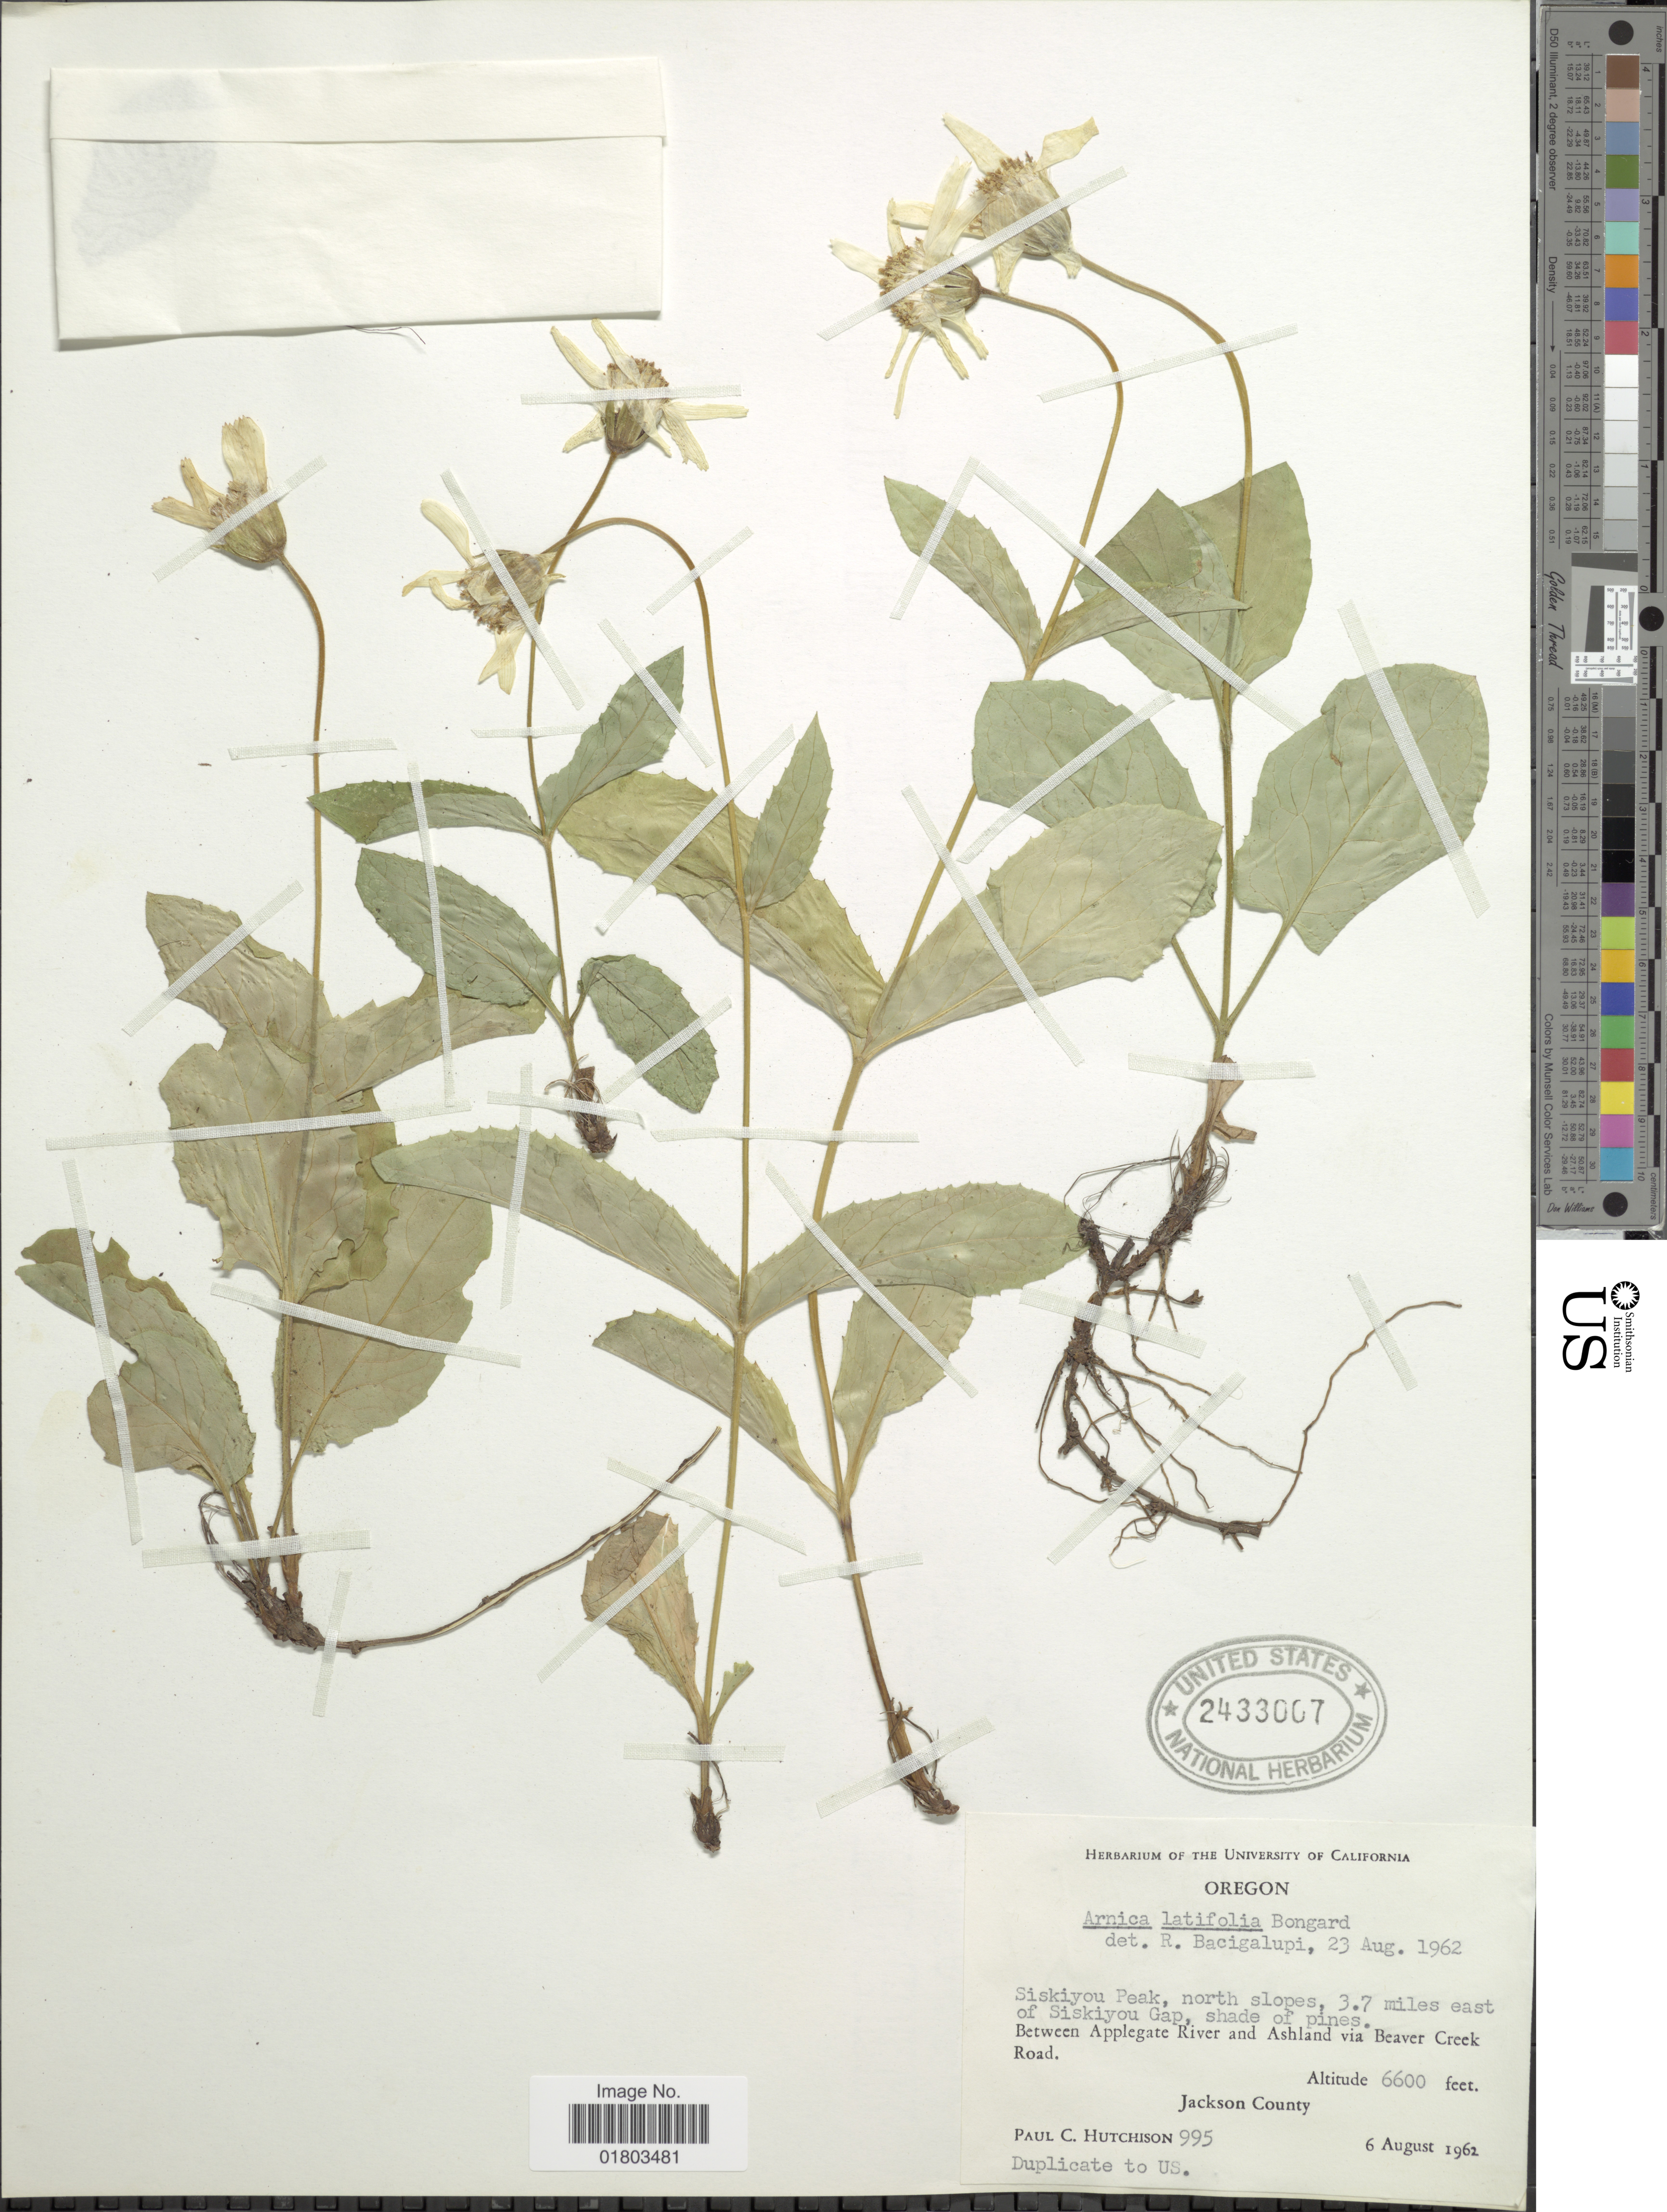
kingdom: Plantae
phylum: Tracheophyta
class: Magnoliopsida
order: Asterales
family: Asteraceae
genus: Arnica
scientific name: Arnica latifolia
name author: Bong.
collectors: P. C. Hutchison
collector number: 995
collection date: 1962-08-06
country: United States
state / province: Oregon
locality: Siskiyou Peak, north slopes, 3.7 miles east of Siskiyou Gap, shade of pines. between Appelgate River and Ashland via Beaver Creek Road, Jackson County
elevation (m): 2012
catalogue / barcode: US 2433007